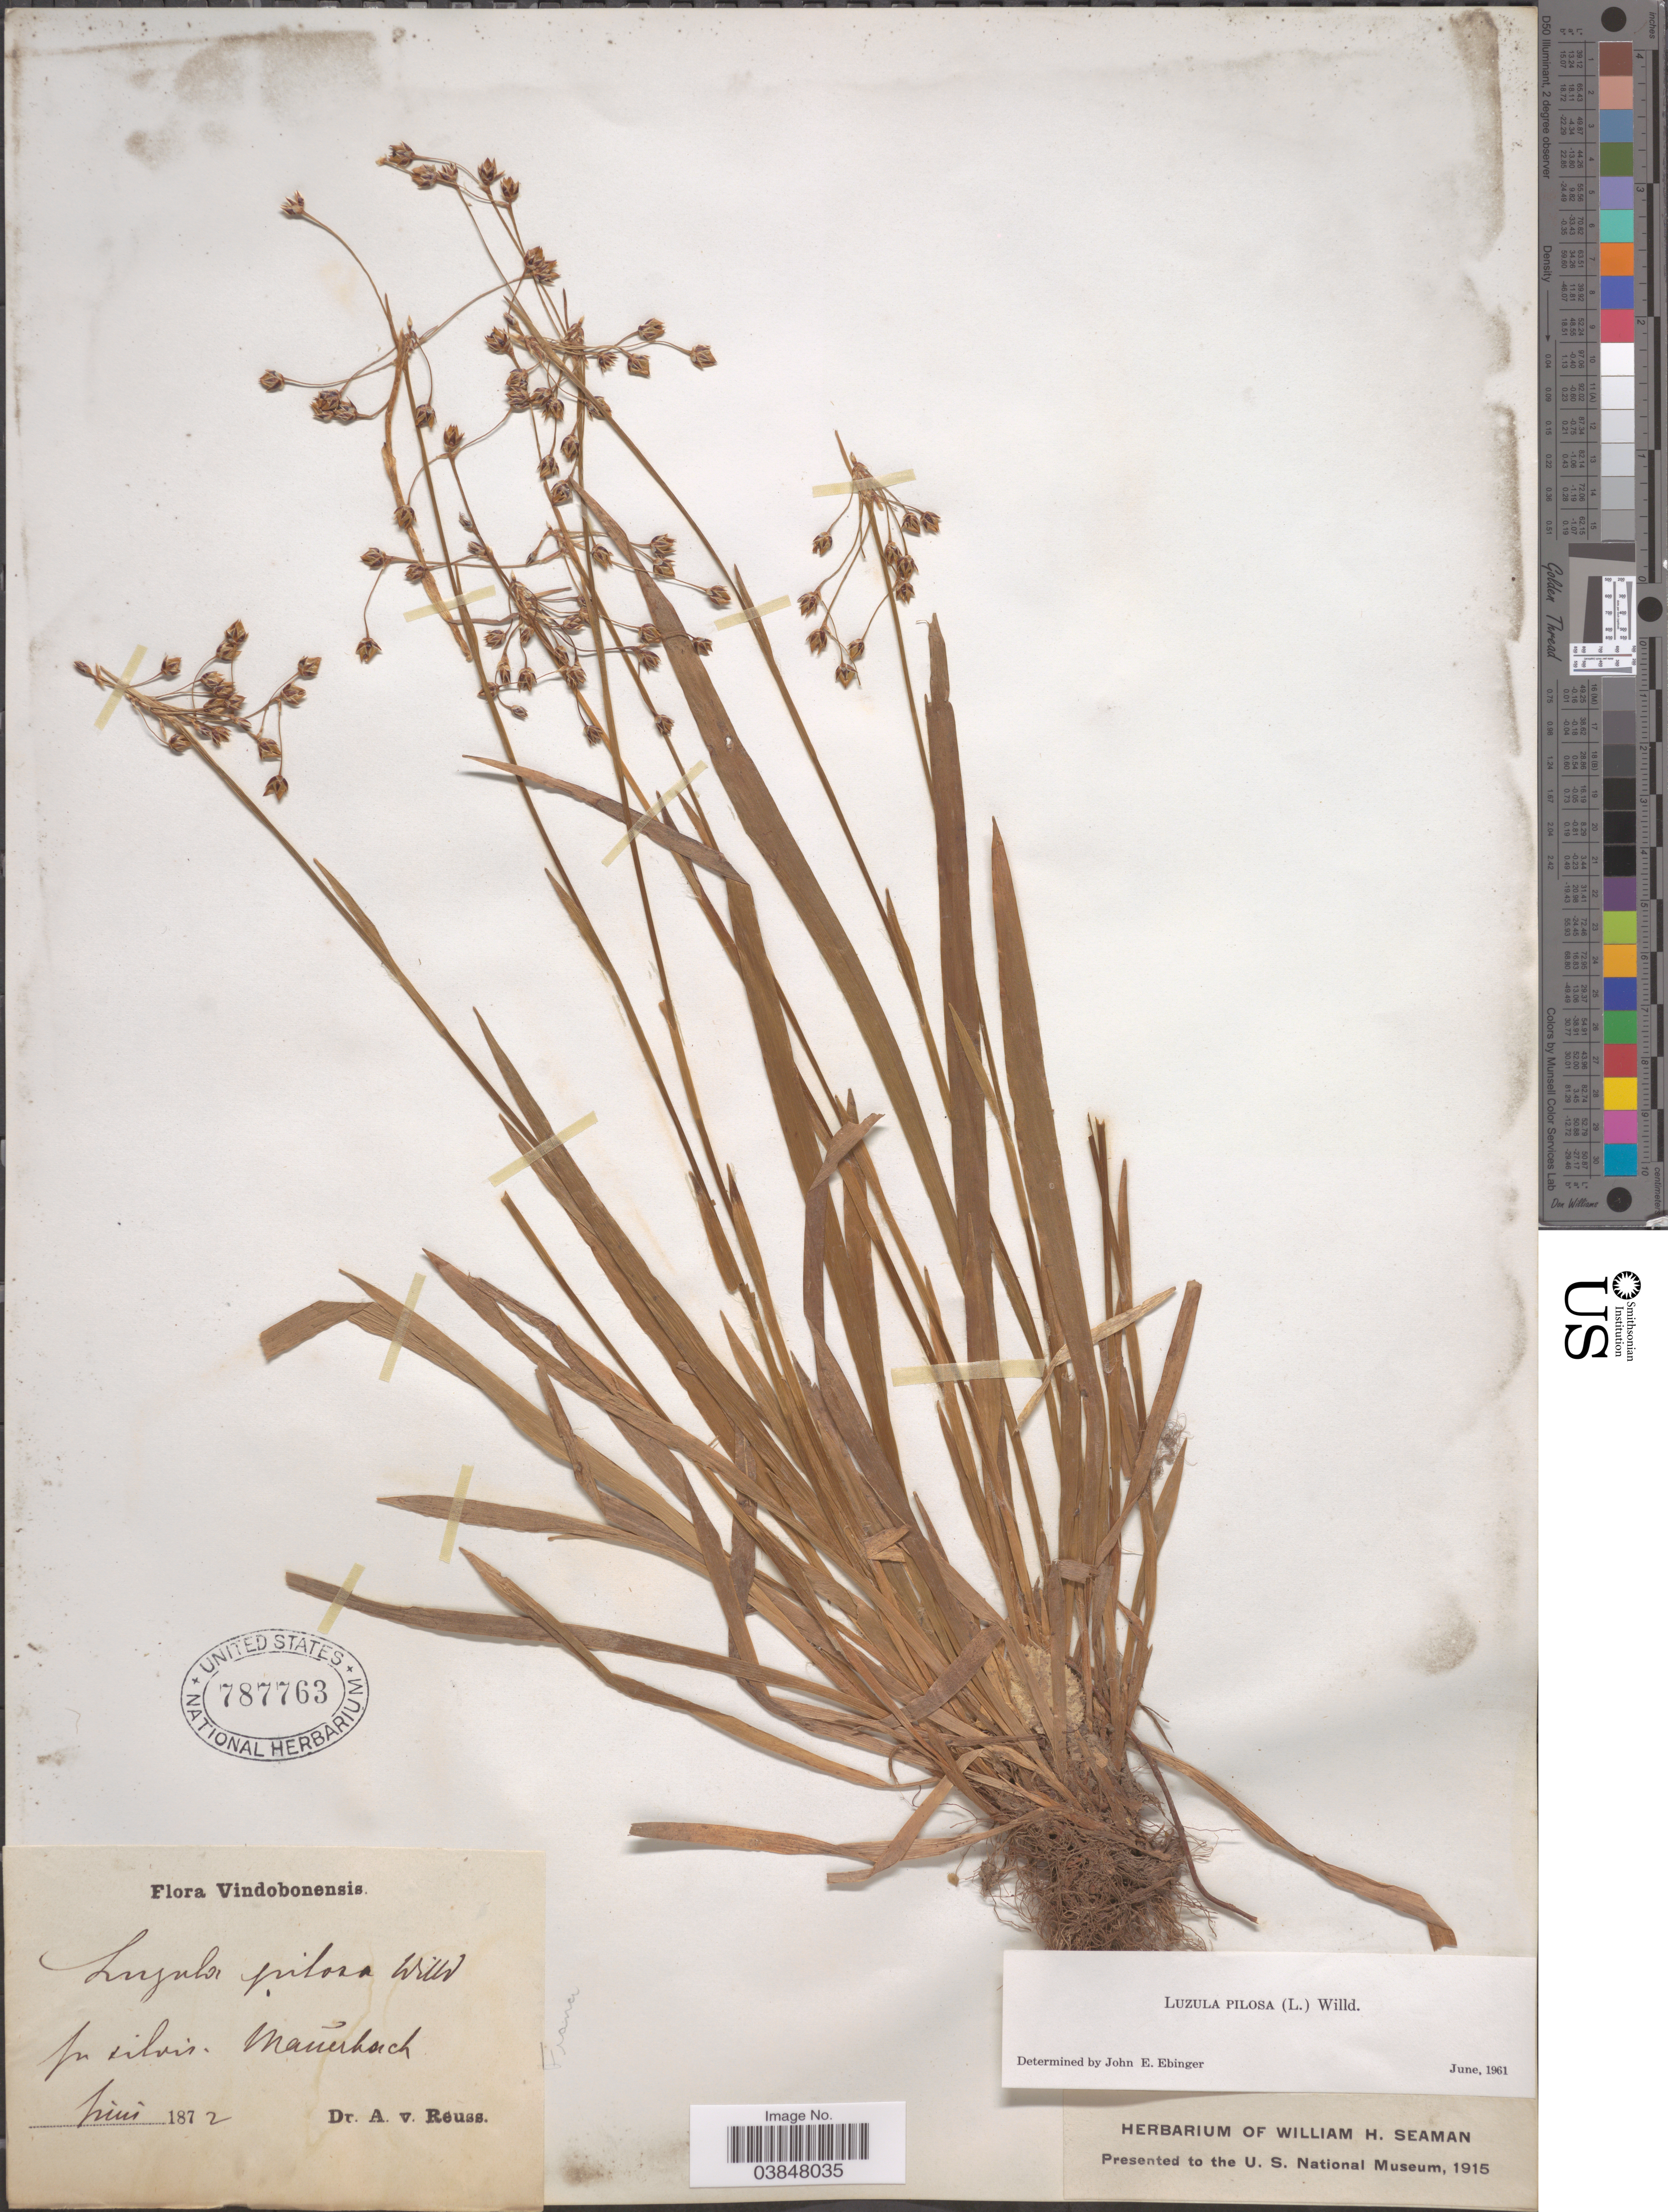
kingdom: Plantae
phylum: Tracheophyta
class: Liliopsida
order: Poales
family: Juncaceae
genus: Luzula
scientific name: Luzula pilosa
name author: (L.) Willd.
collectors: A. Reuss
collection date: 1872-06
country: Austria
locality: Vindobonensis. In silvis. Maüerbach.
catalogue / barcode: US 787763